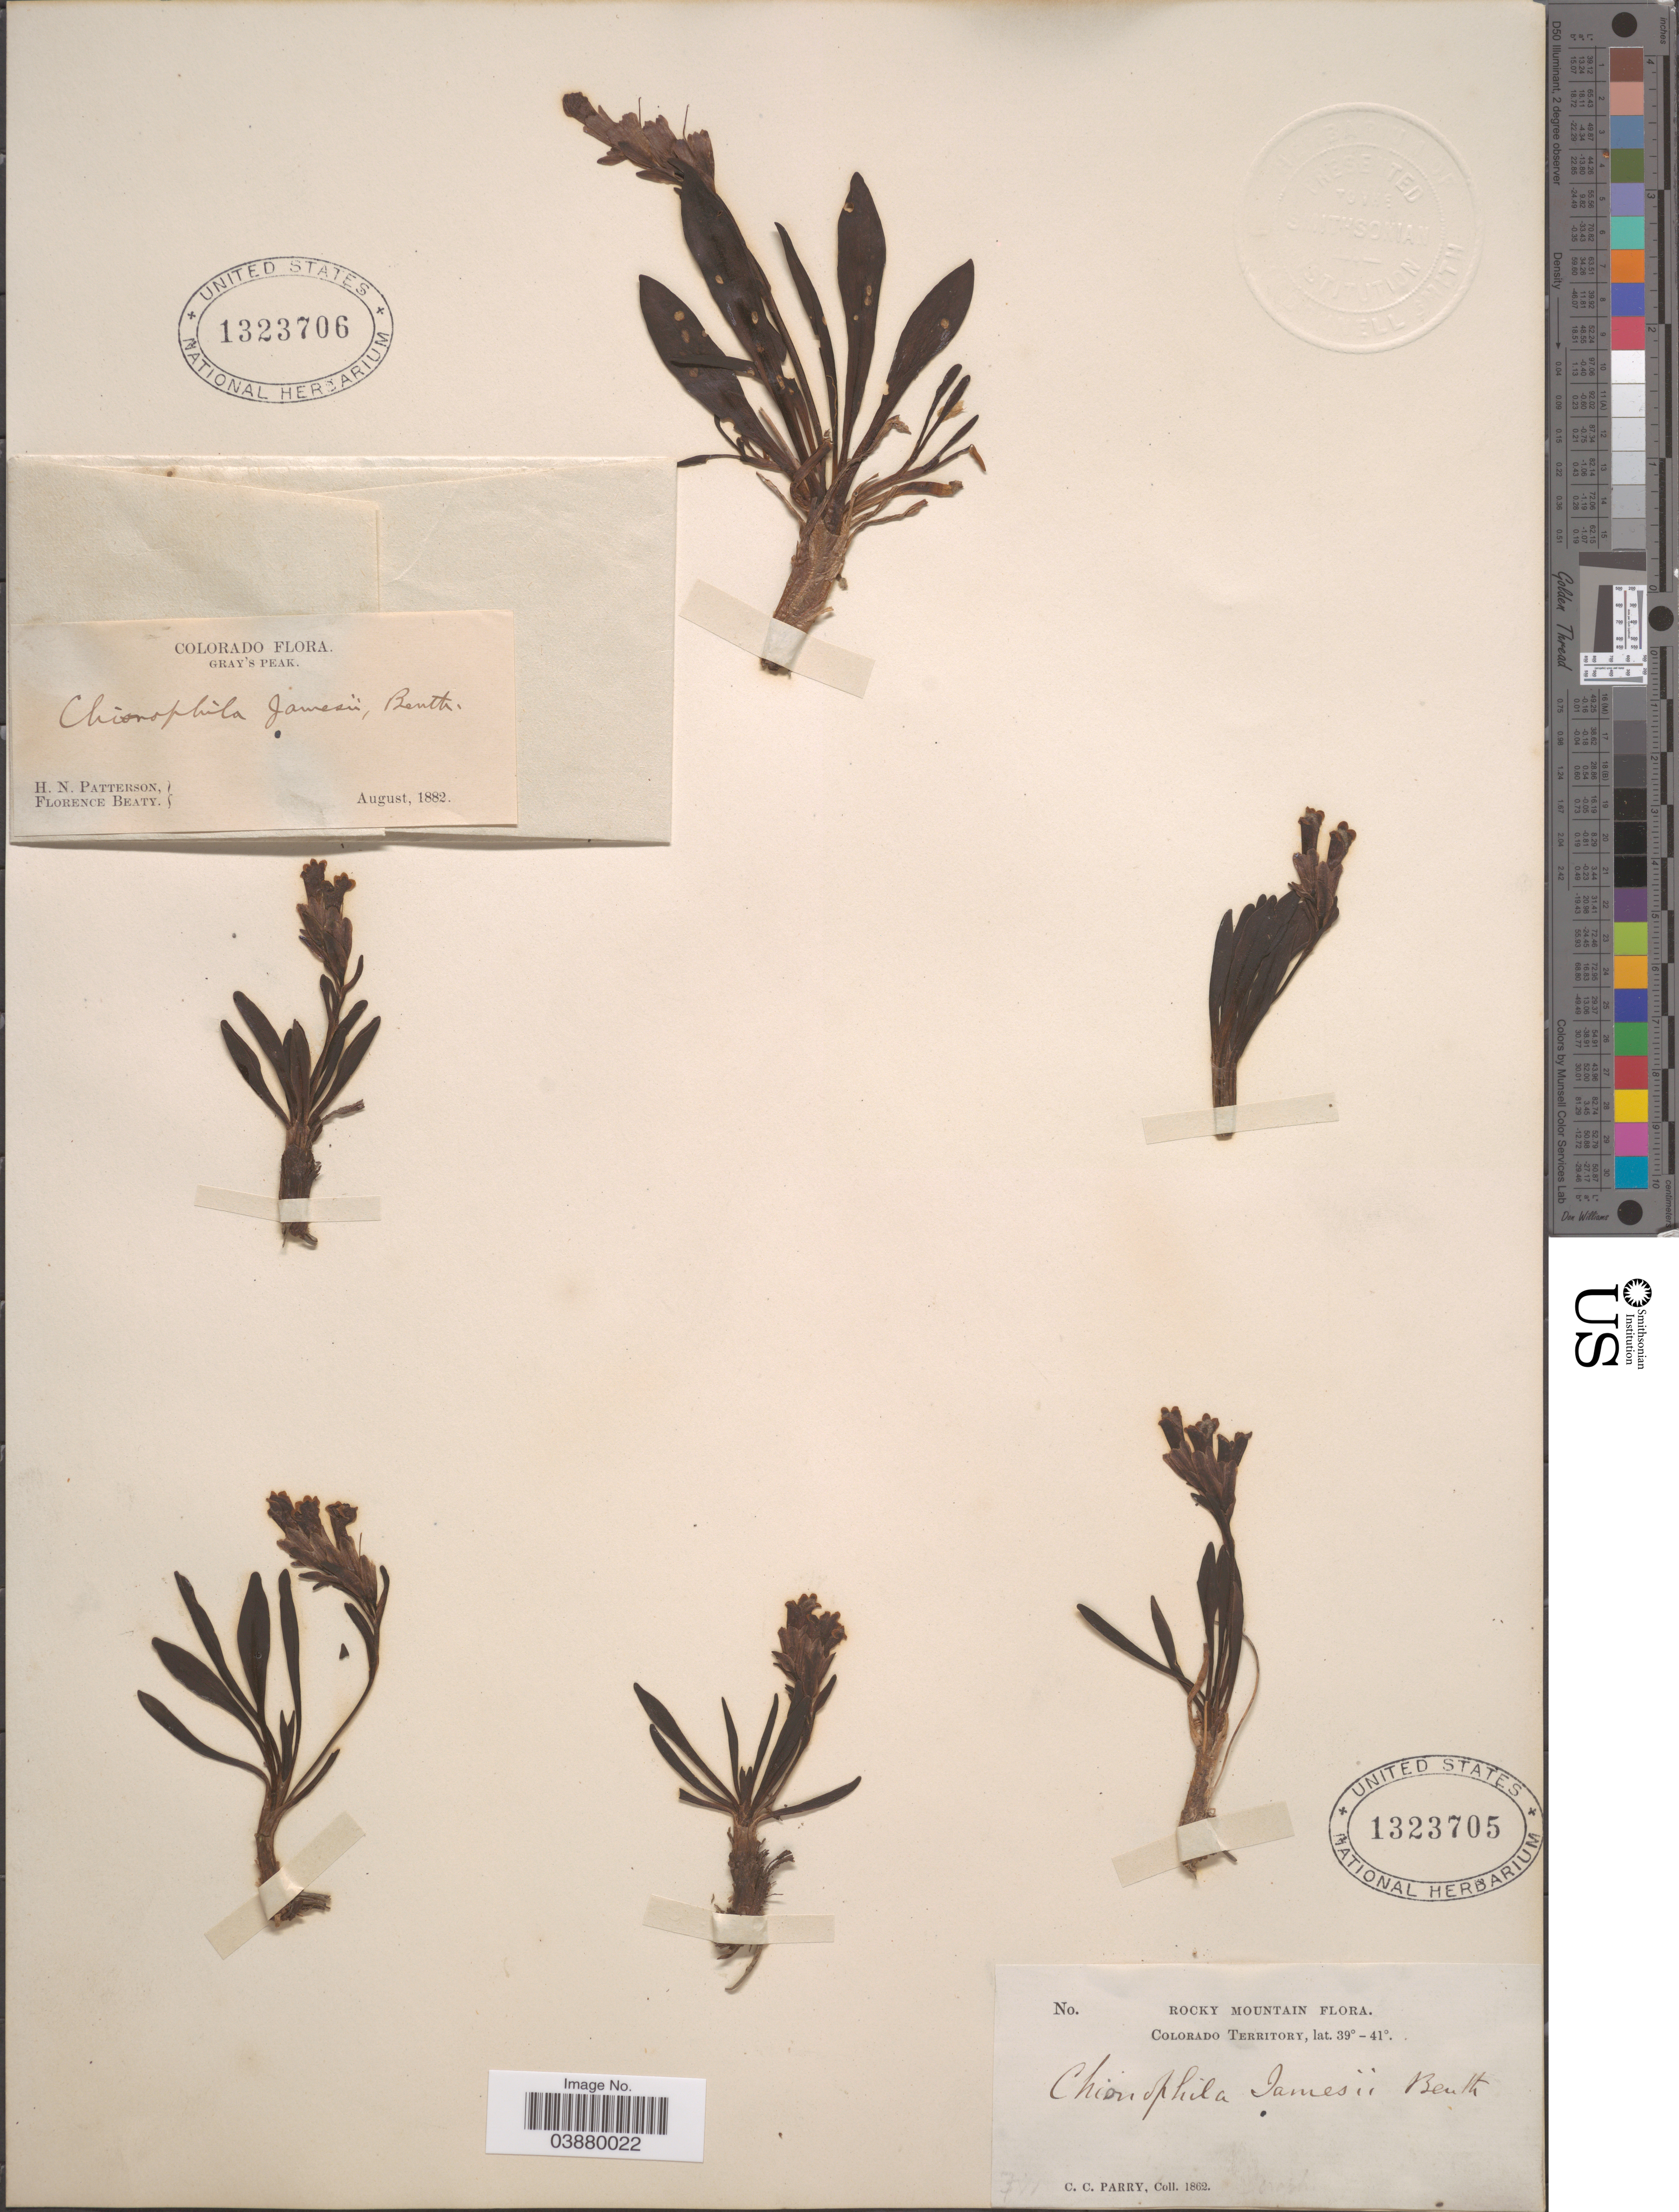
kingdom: Plantae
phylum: Tracheophyta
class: Magnoliopsida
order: Lamiales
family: Plantaginaceae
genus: Chionophila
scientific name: Chionophila jamesii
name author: Benth.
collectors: H. N. Patterson & F. Beaty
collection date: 1882-08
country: United States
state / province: Colorado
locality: Gray's Peak.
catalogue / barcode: US 1323706